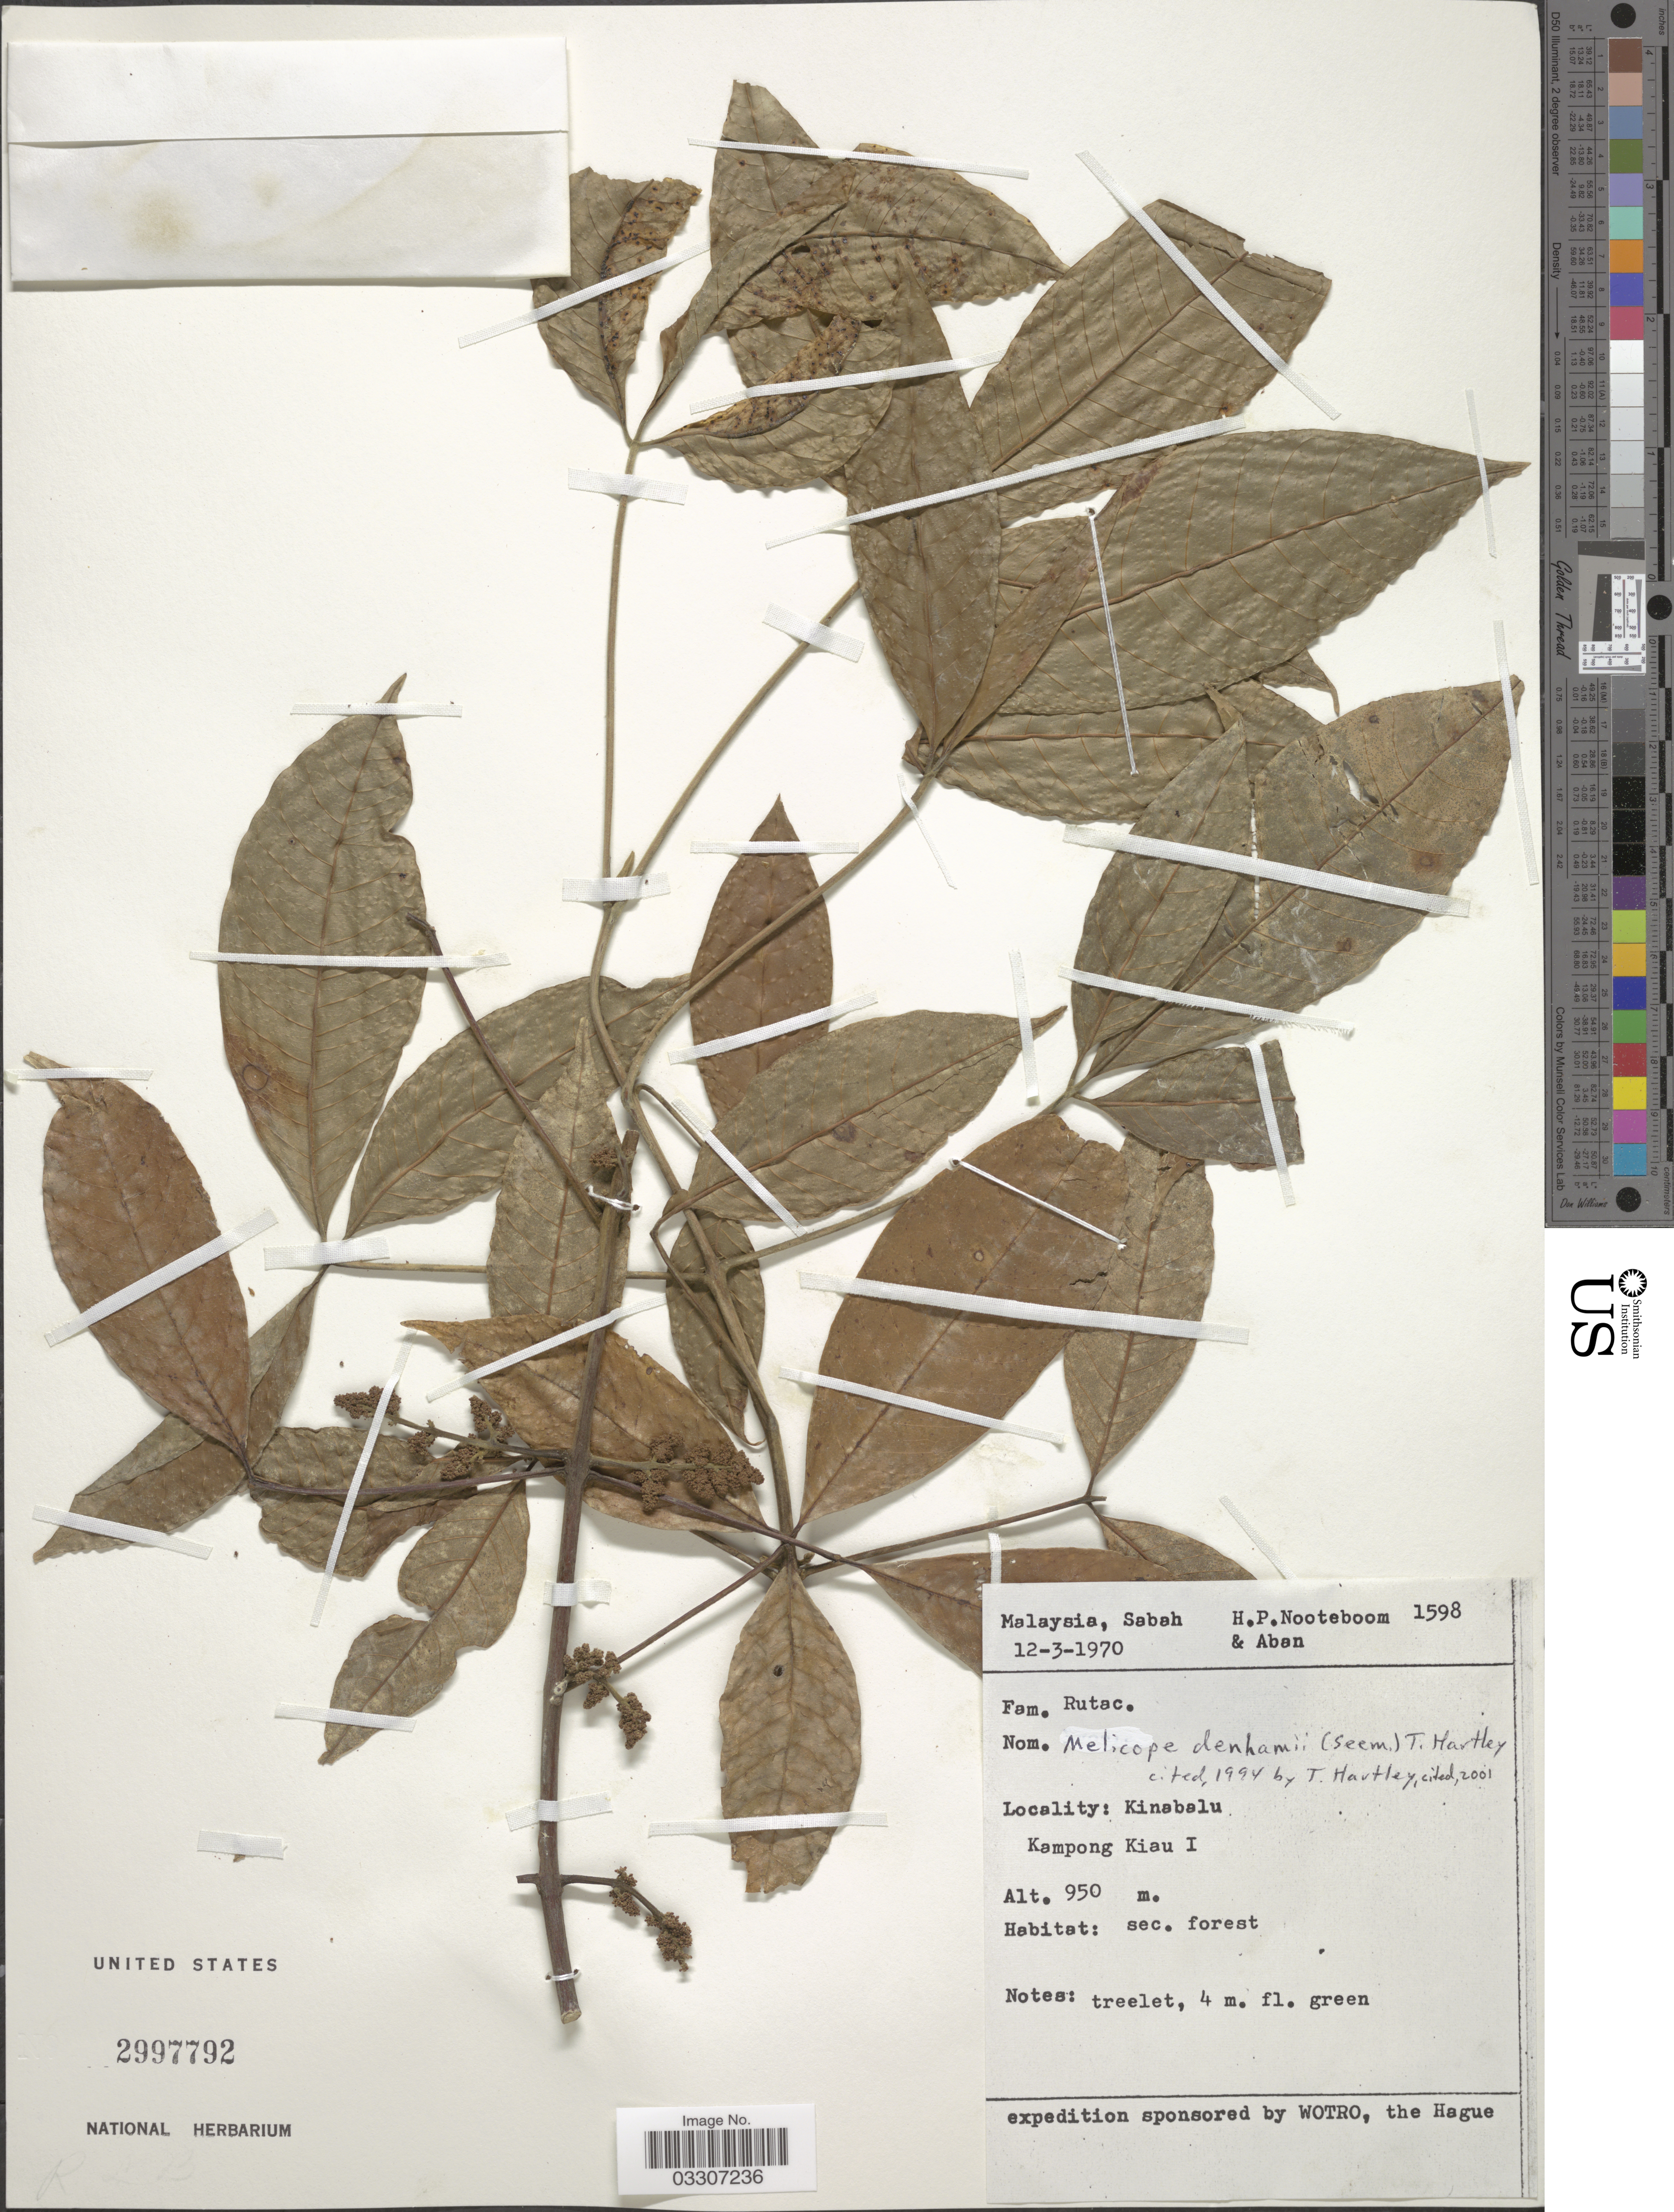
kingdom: Plantae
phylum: Tracheophyta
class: Magnoliopsida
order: Sapindales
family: Rutaceae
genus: Melicope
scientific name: Melicope denhamii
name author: (Seem.) T.G. Hartley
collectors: H. P. Nooteboom & -- Aban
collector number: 1598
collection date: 1970-03-12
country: Malaysia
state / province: Sabah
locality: Kinabalu. Kampong Kiau I.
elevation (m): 950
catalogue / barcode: US 2997792